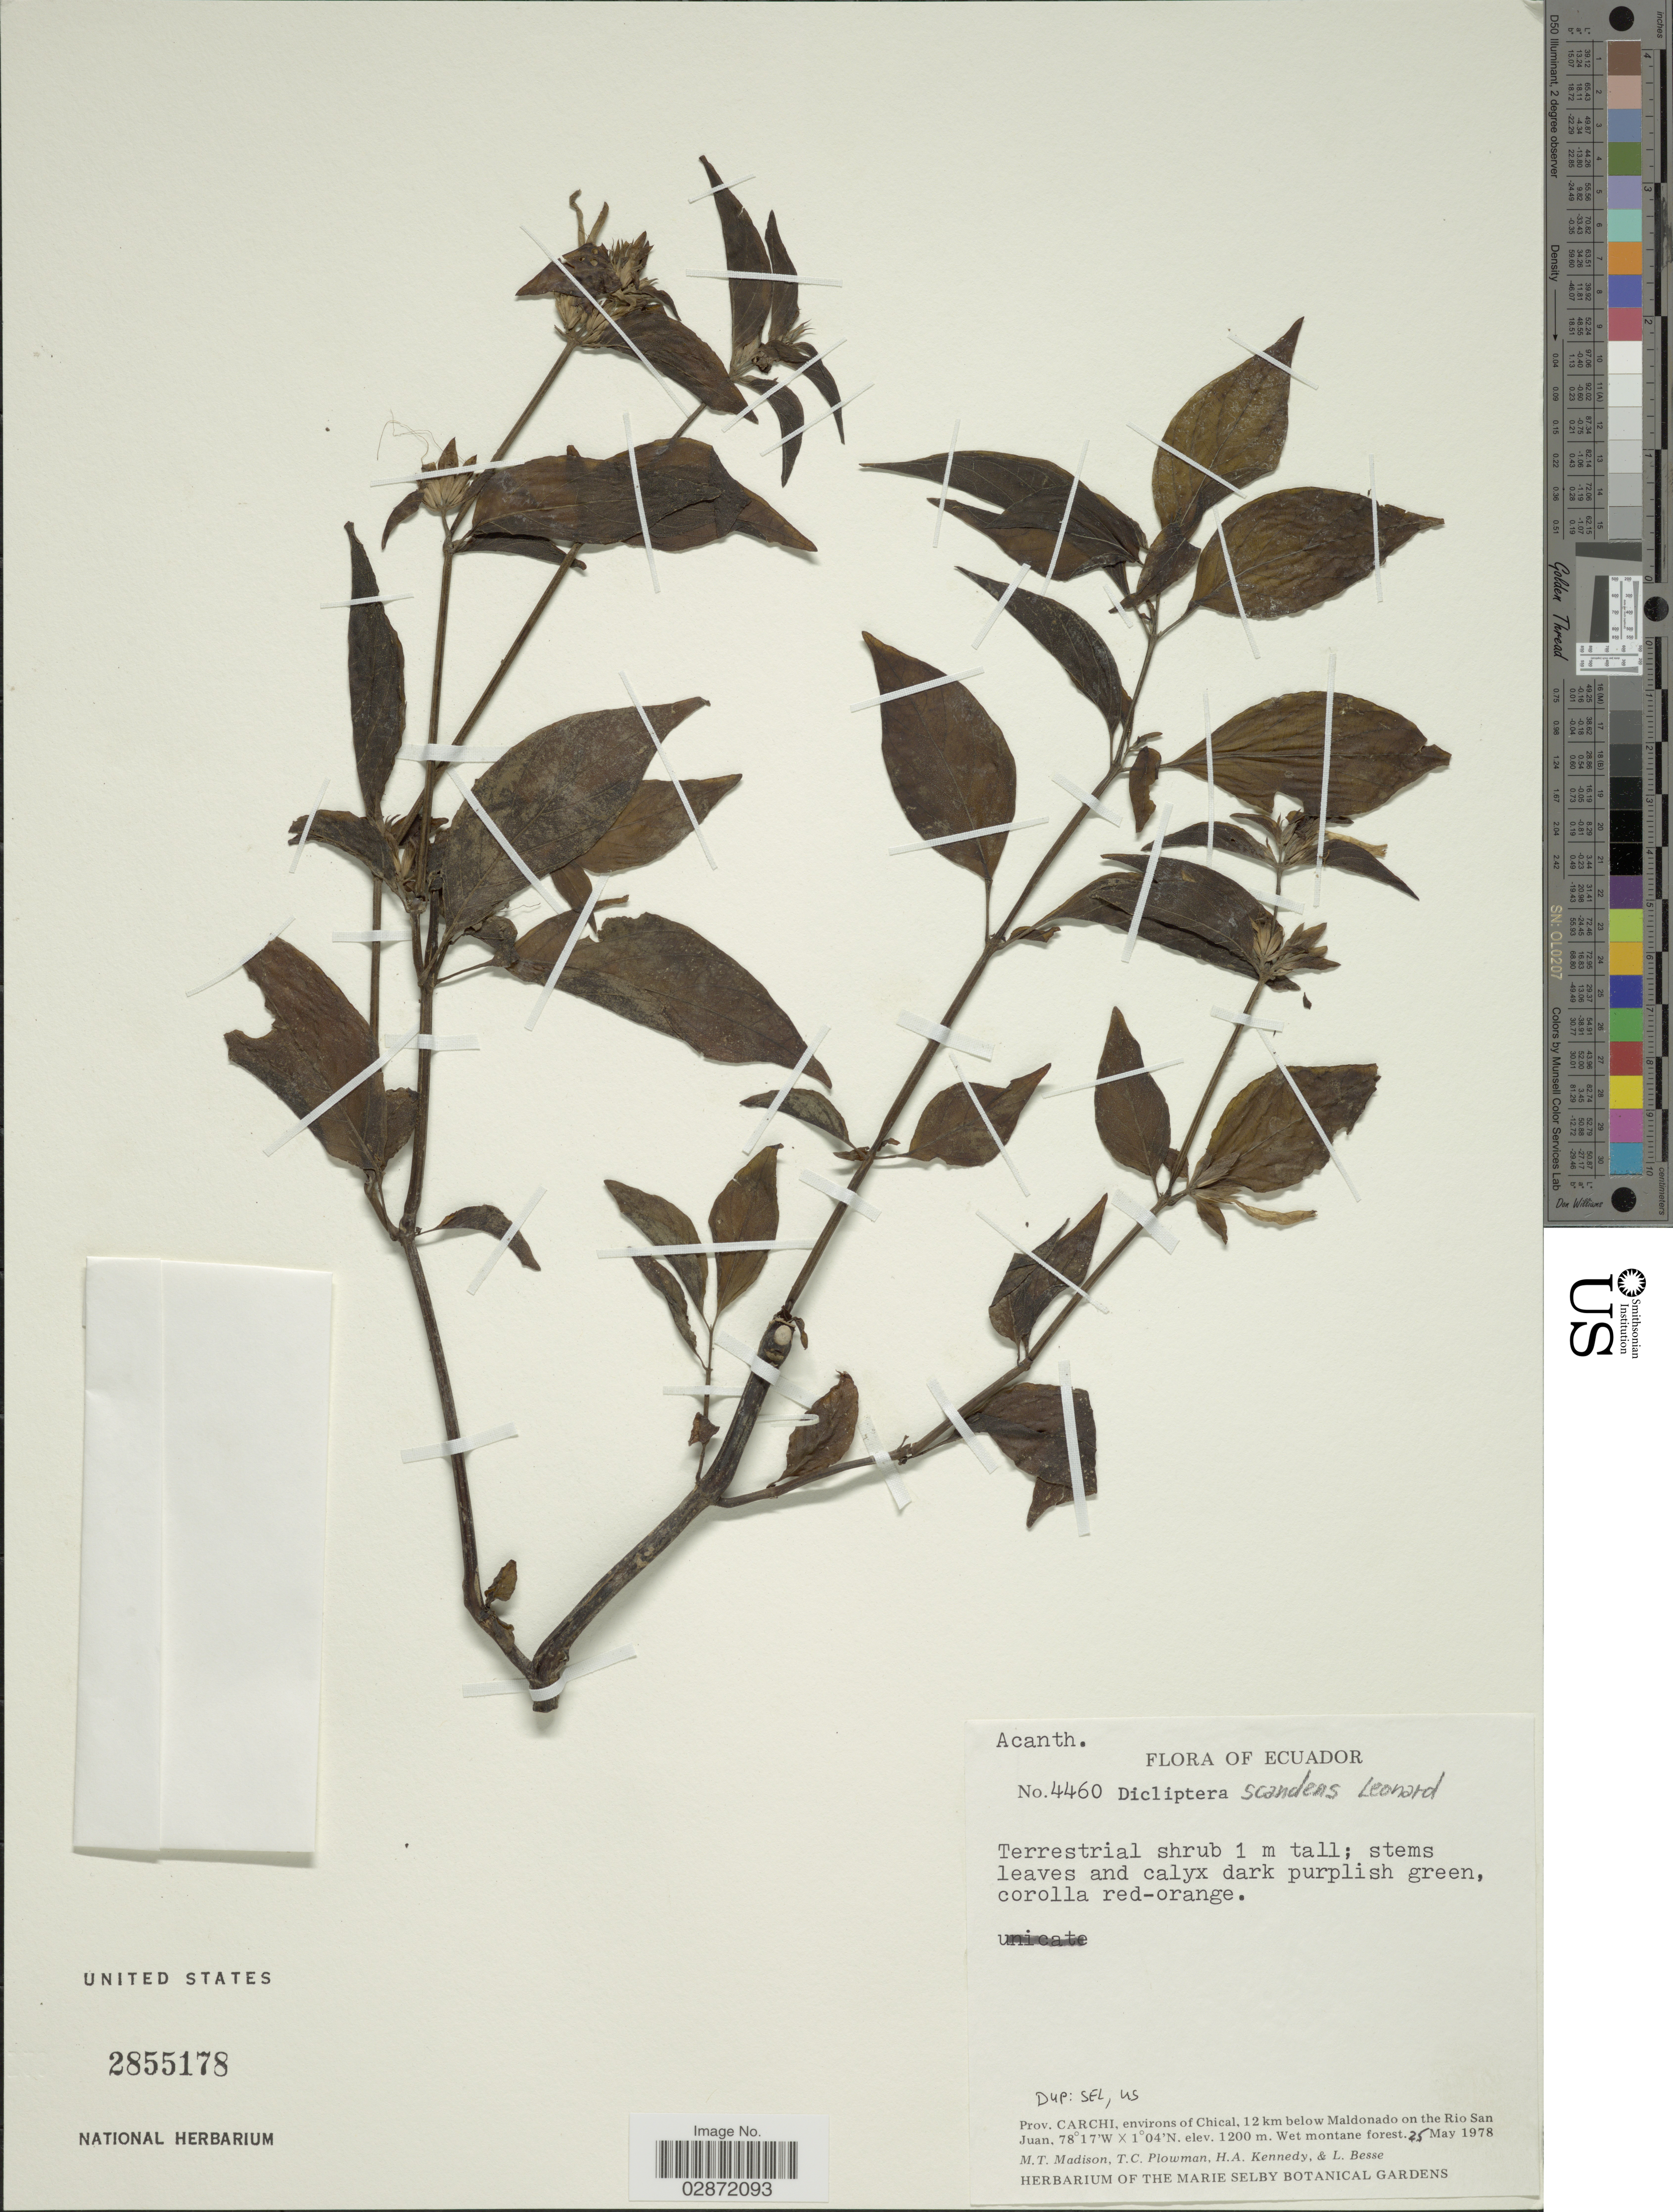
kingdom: Plantae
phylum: Tracheophyta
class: Magnoliopsida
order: Lamiales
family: Acanthaceae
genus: Dicliptera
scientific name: Dicliptera scandens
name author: Leonard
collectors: M. T. Madison, T. Plowman, H. Kennedy & L. Besse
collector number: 4460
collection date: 1978-05-25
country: Ecuador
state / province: Carchi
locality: environs of Chical, 12 km below Maldonado on the Rio San Juan.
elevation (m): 1200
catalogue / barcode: US 2855178